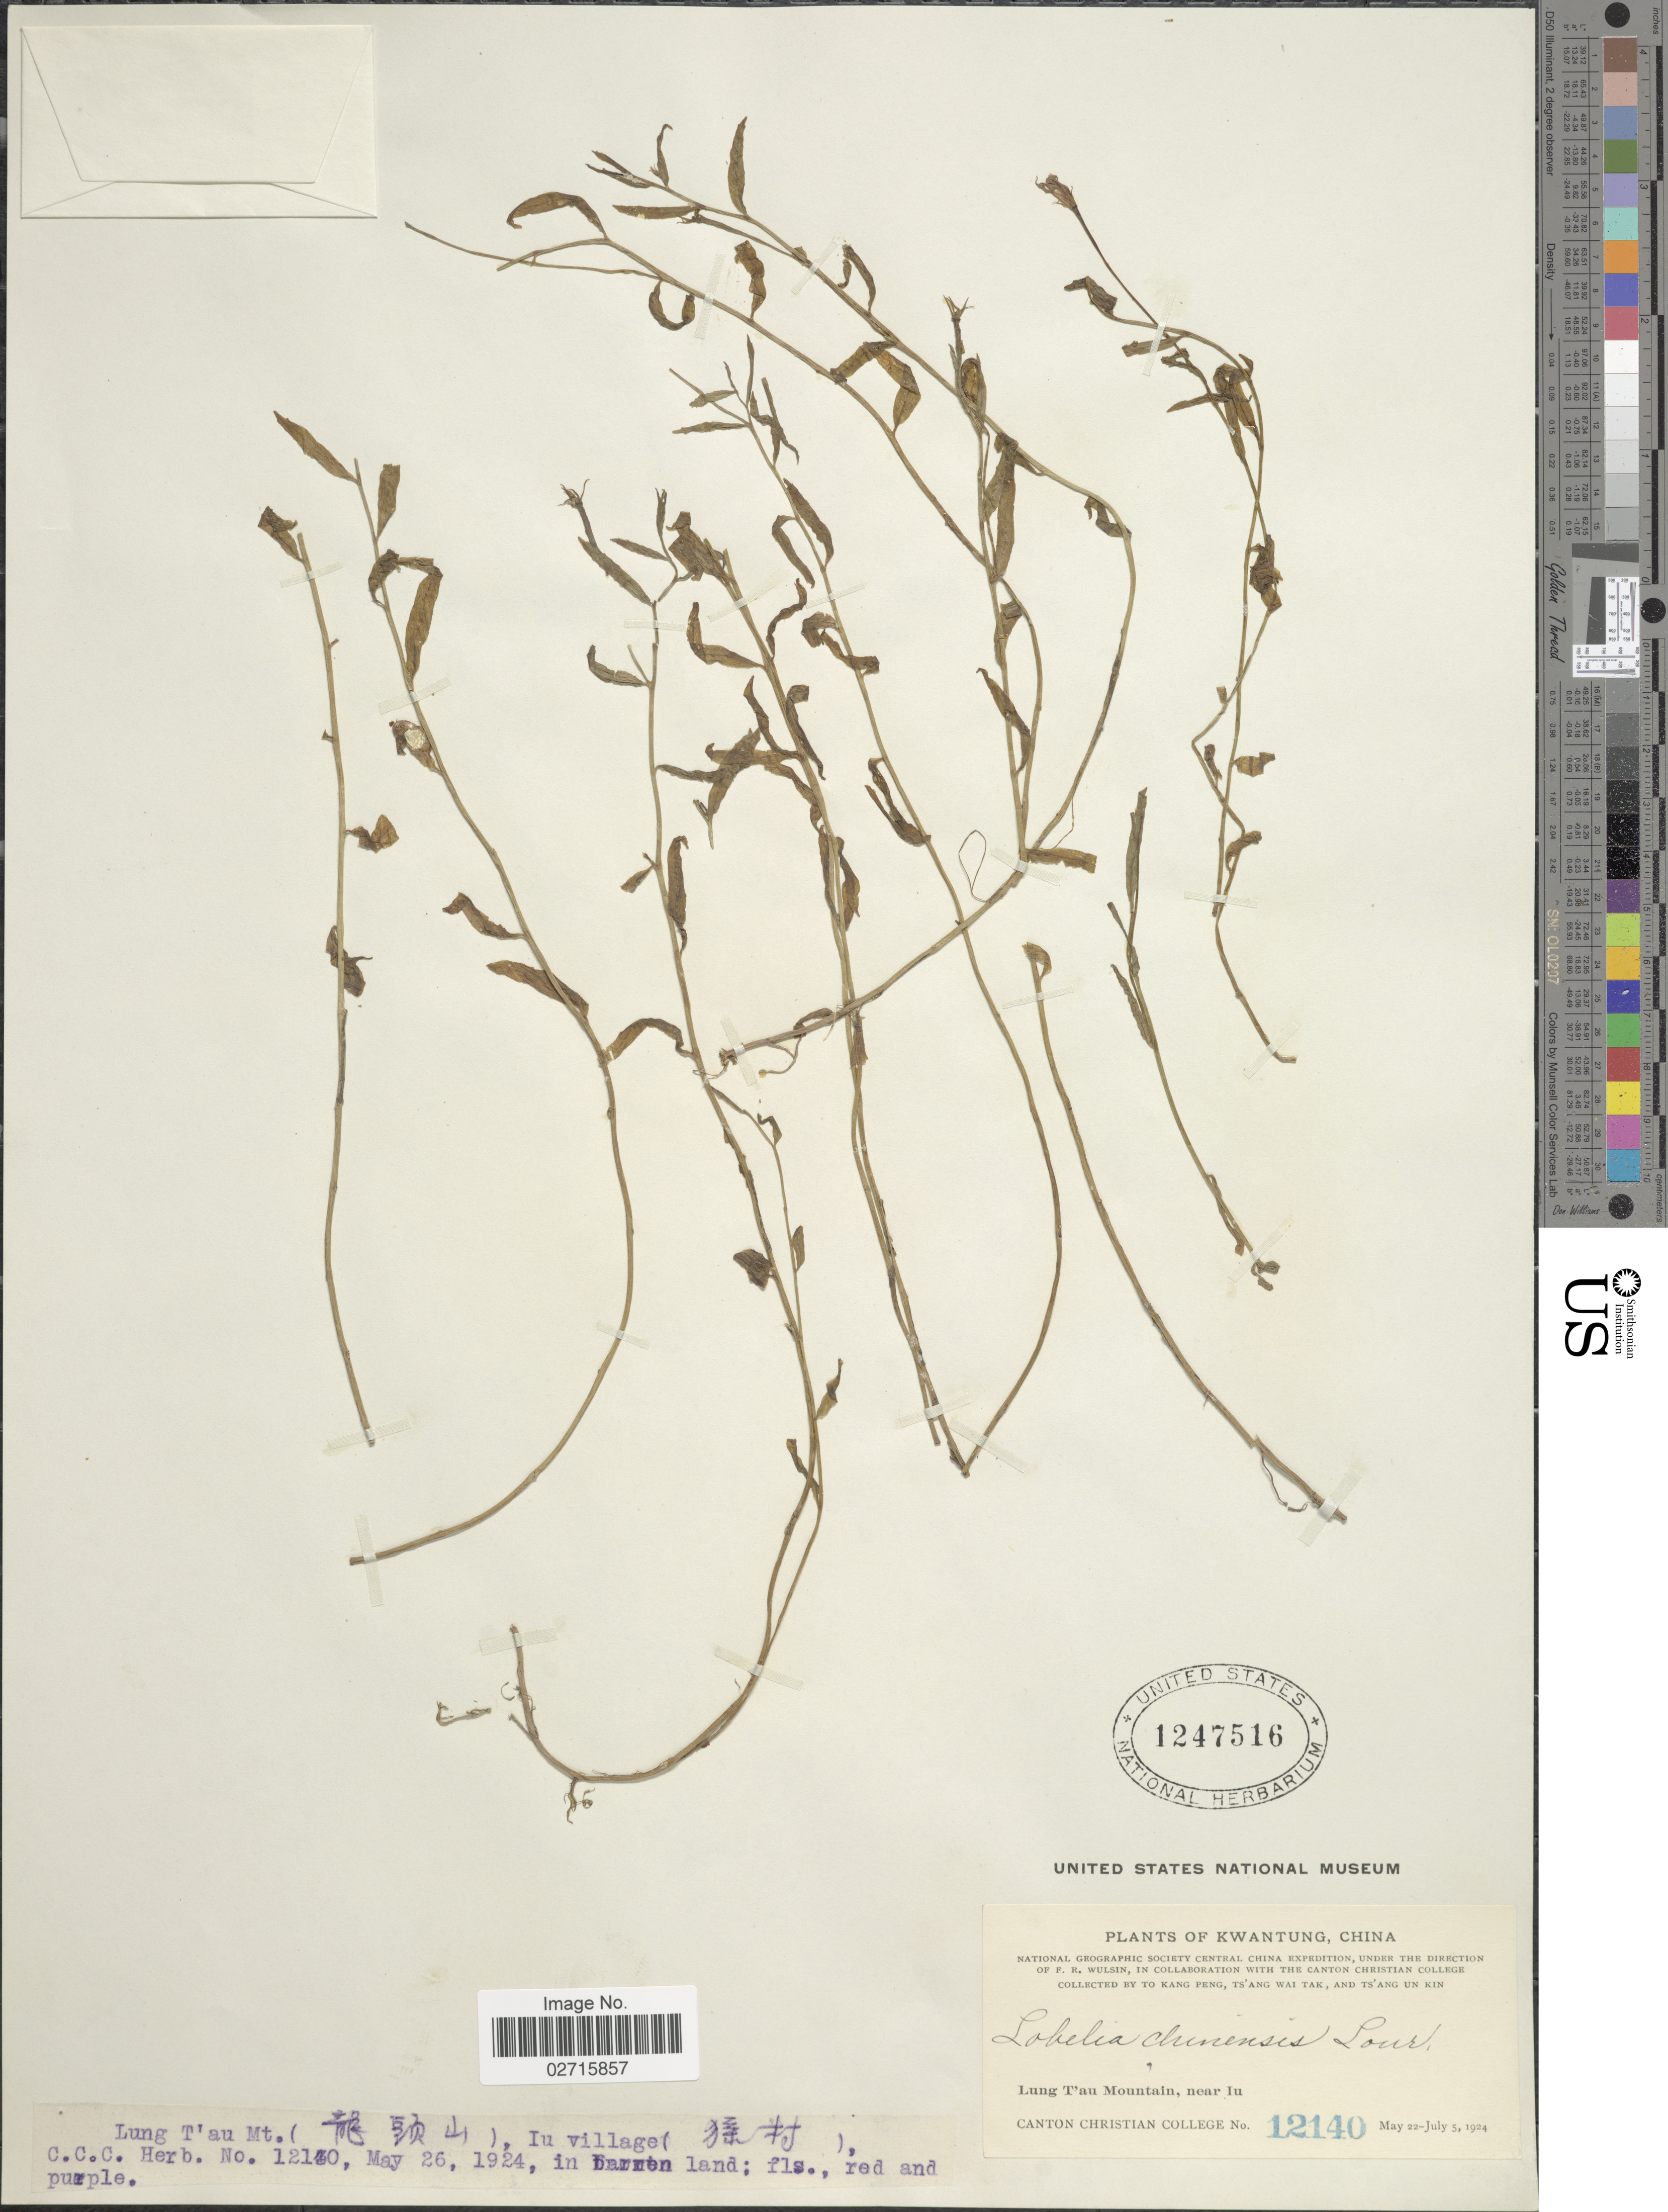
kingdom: Plantae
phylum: Tracheophyta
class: Magnoliopsida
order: Asterales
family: Campanulaceae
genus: Lobelia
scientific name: Lobelia chinensis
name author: Lour.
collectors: Tokang Peng, W. T. Tsang & Ts' Ang Un Kin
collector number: C.C.C.12140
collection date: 1924-05-26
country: China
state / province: Guangdong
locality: Kwangtung. Lung T'au Mt., Iu village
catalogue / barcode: US 1247516